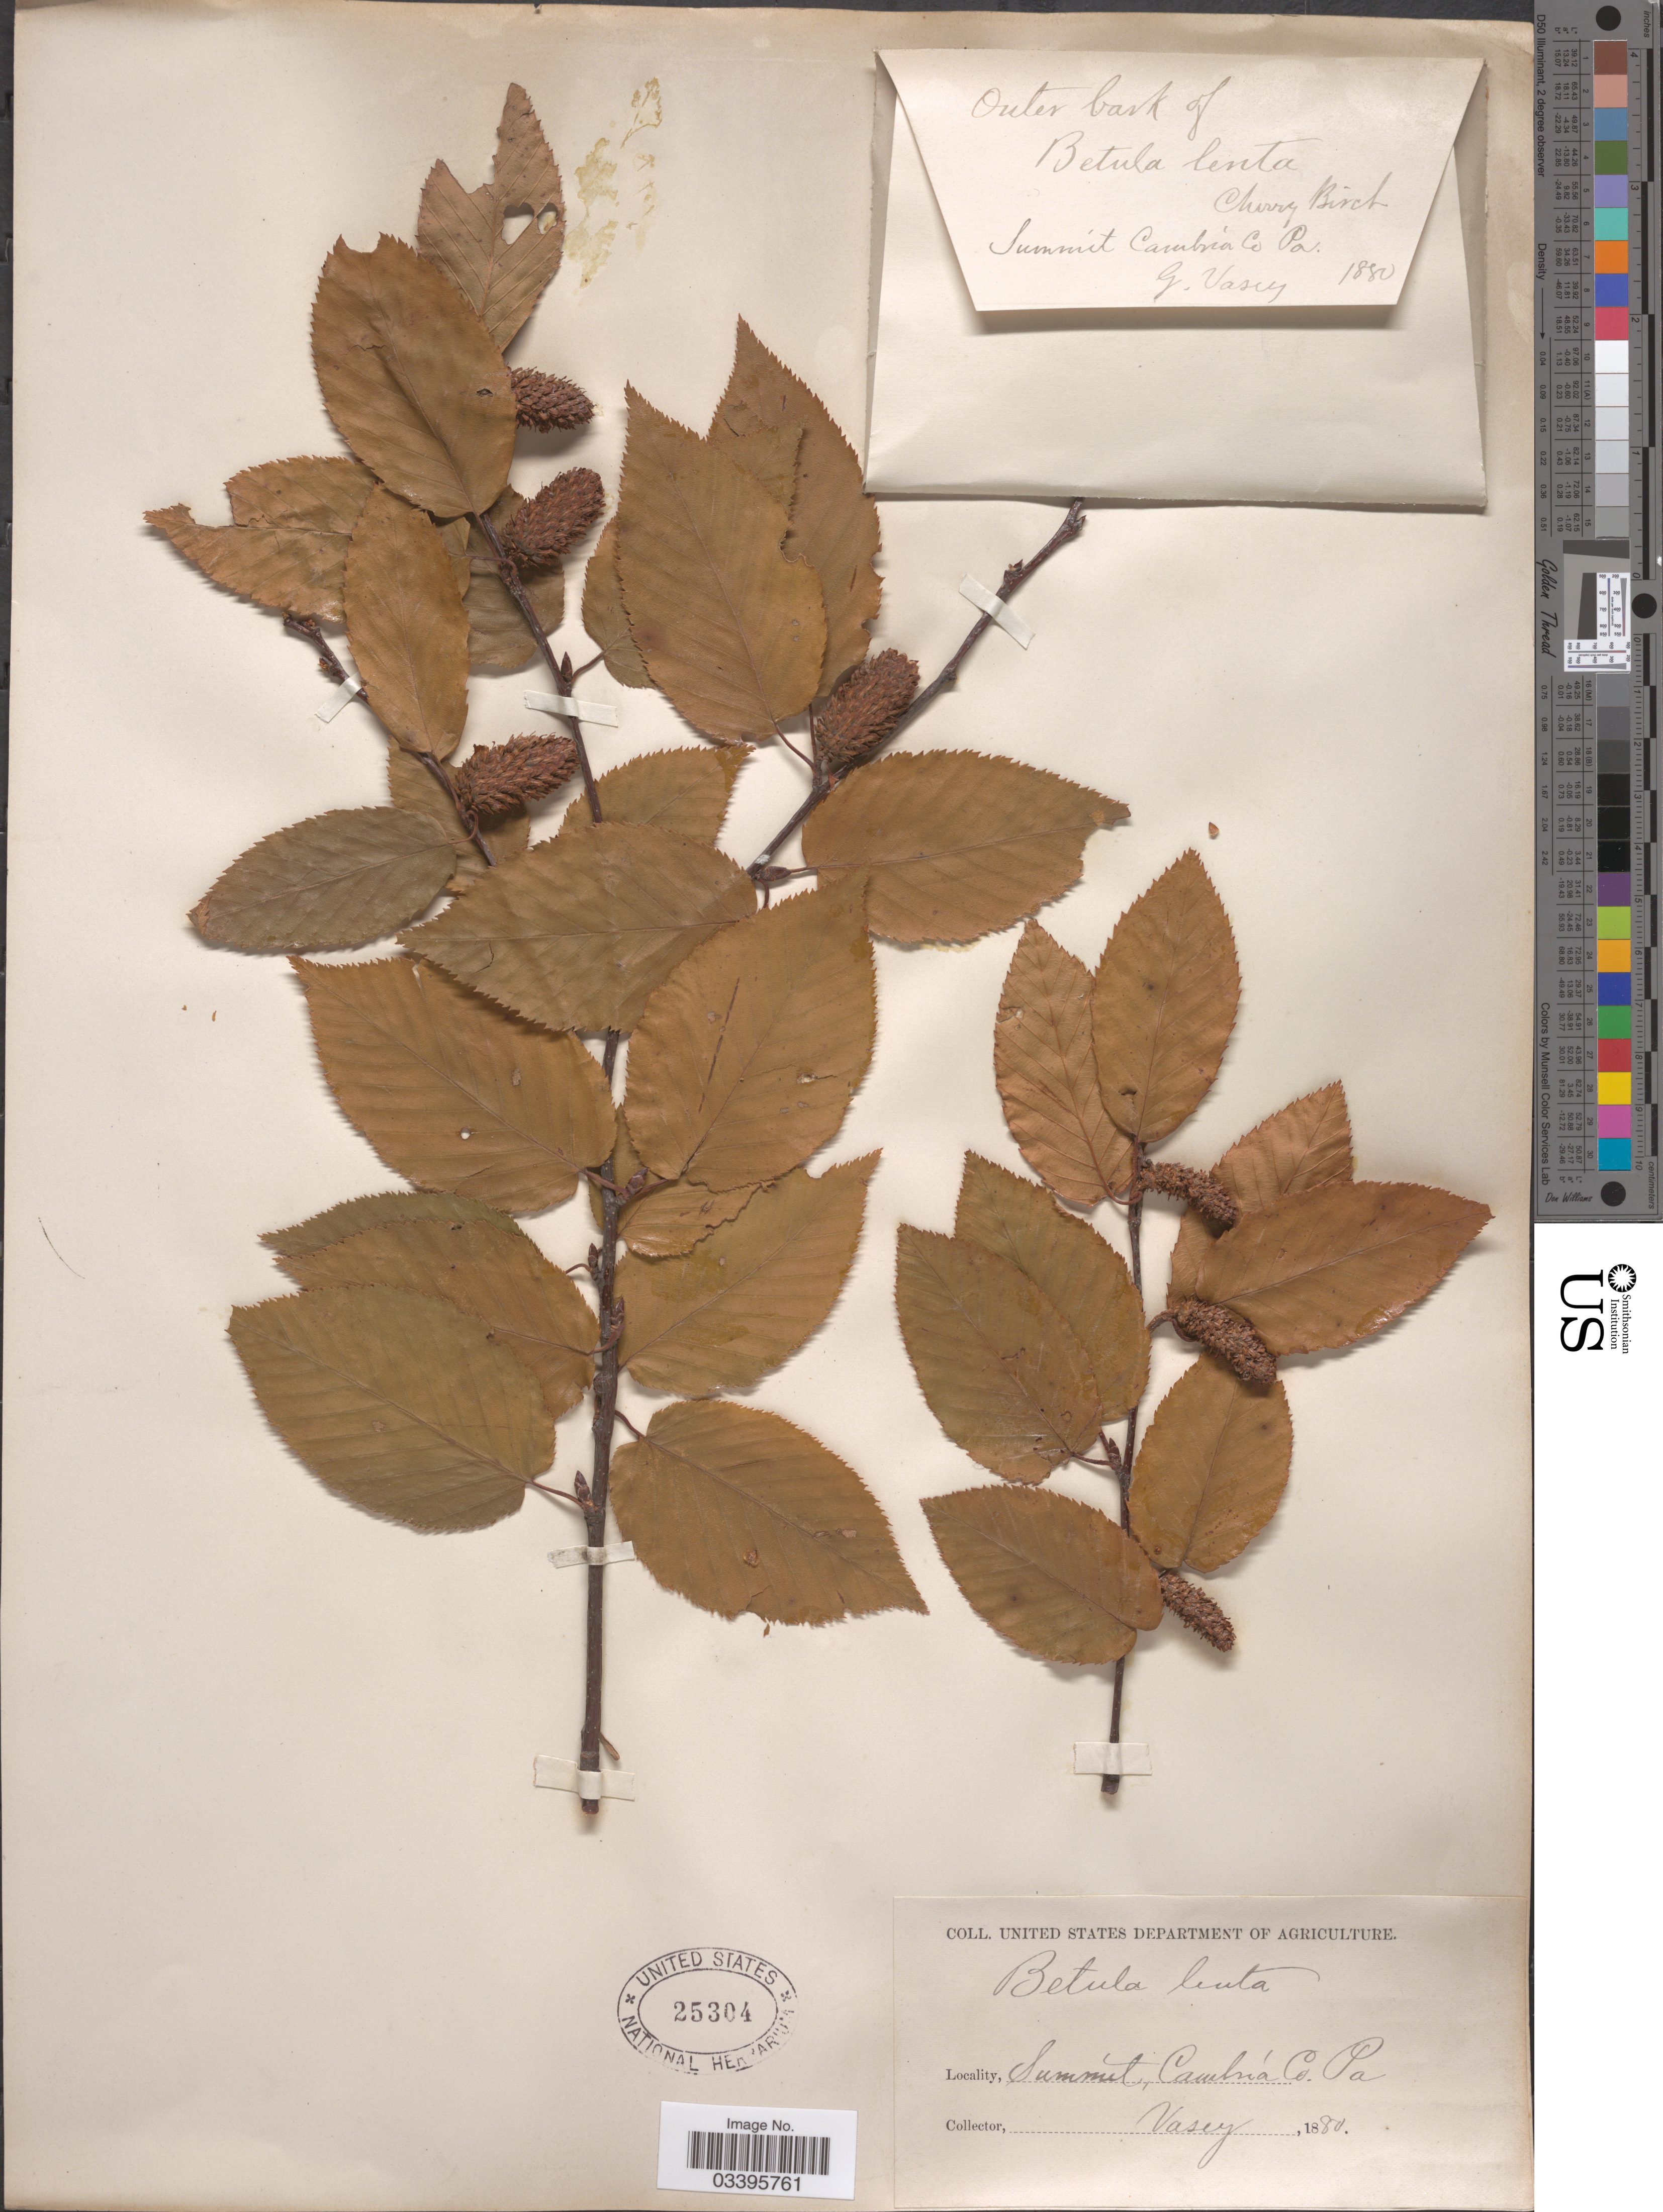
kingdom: Plantae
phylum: Tracheophyta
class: Magnoliopsida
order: Fagales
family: Betulaceae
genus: Betula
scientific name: Betula lenta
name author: L.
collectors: G. Vasey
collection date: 1880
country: United States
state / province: Pennsylvania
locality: Summit Cambría Co.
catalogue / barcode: US 25304